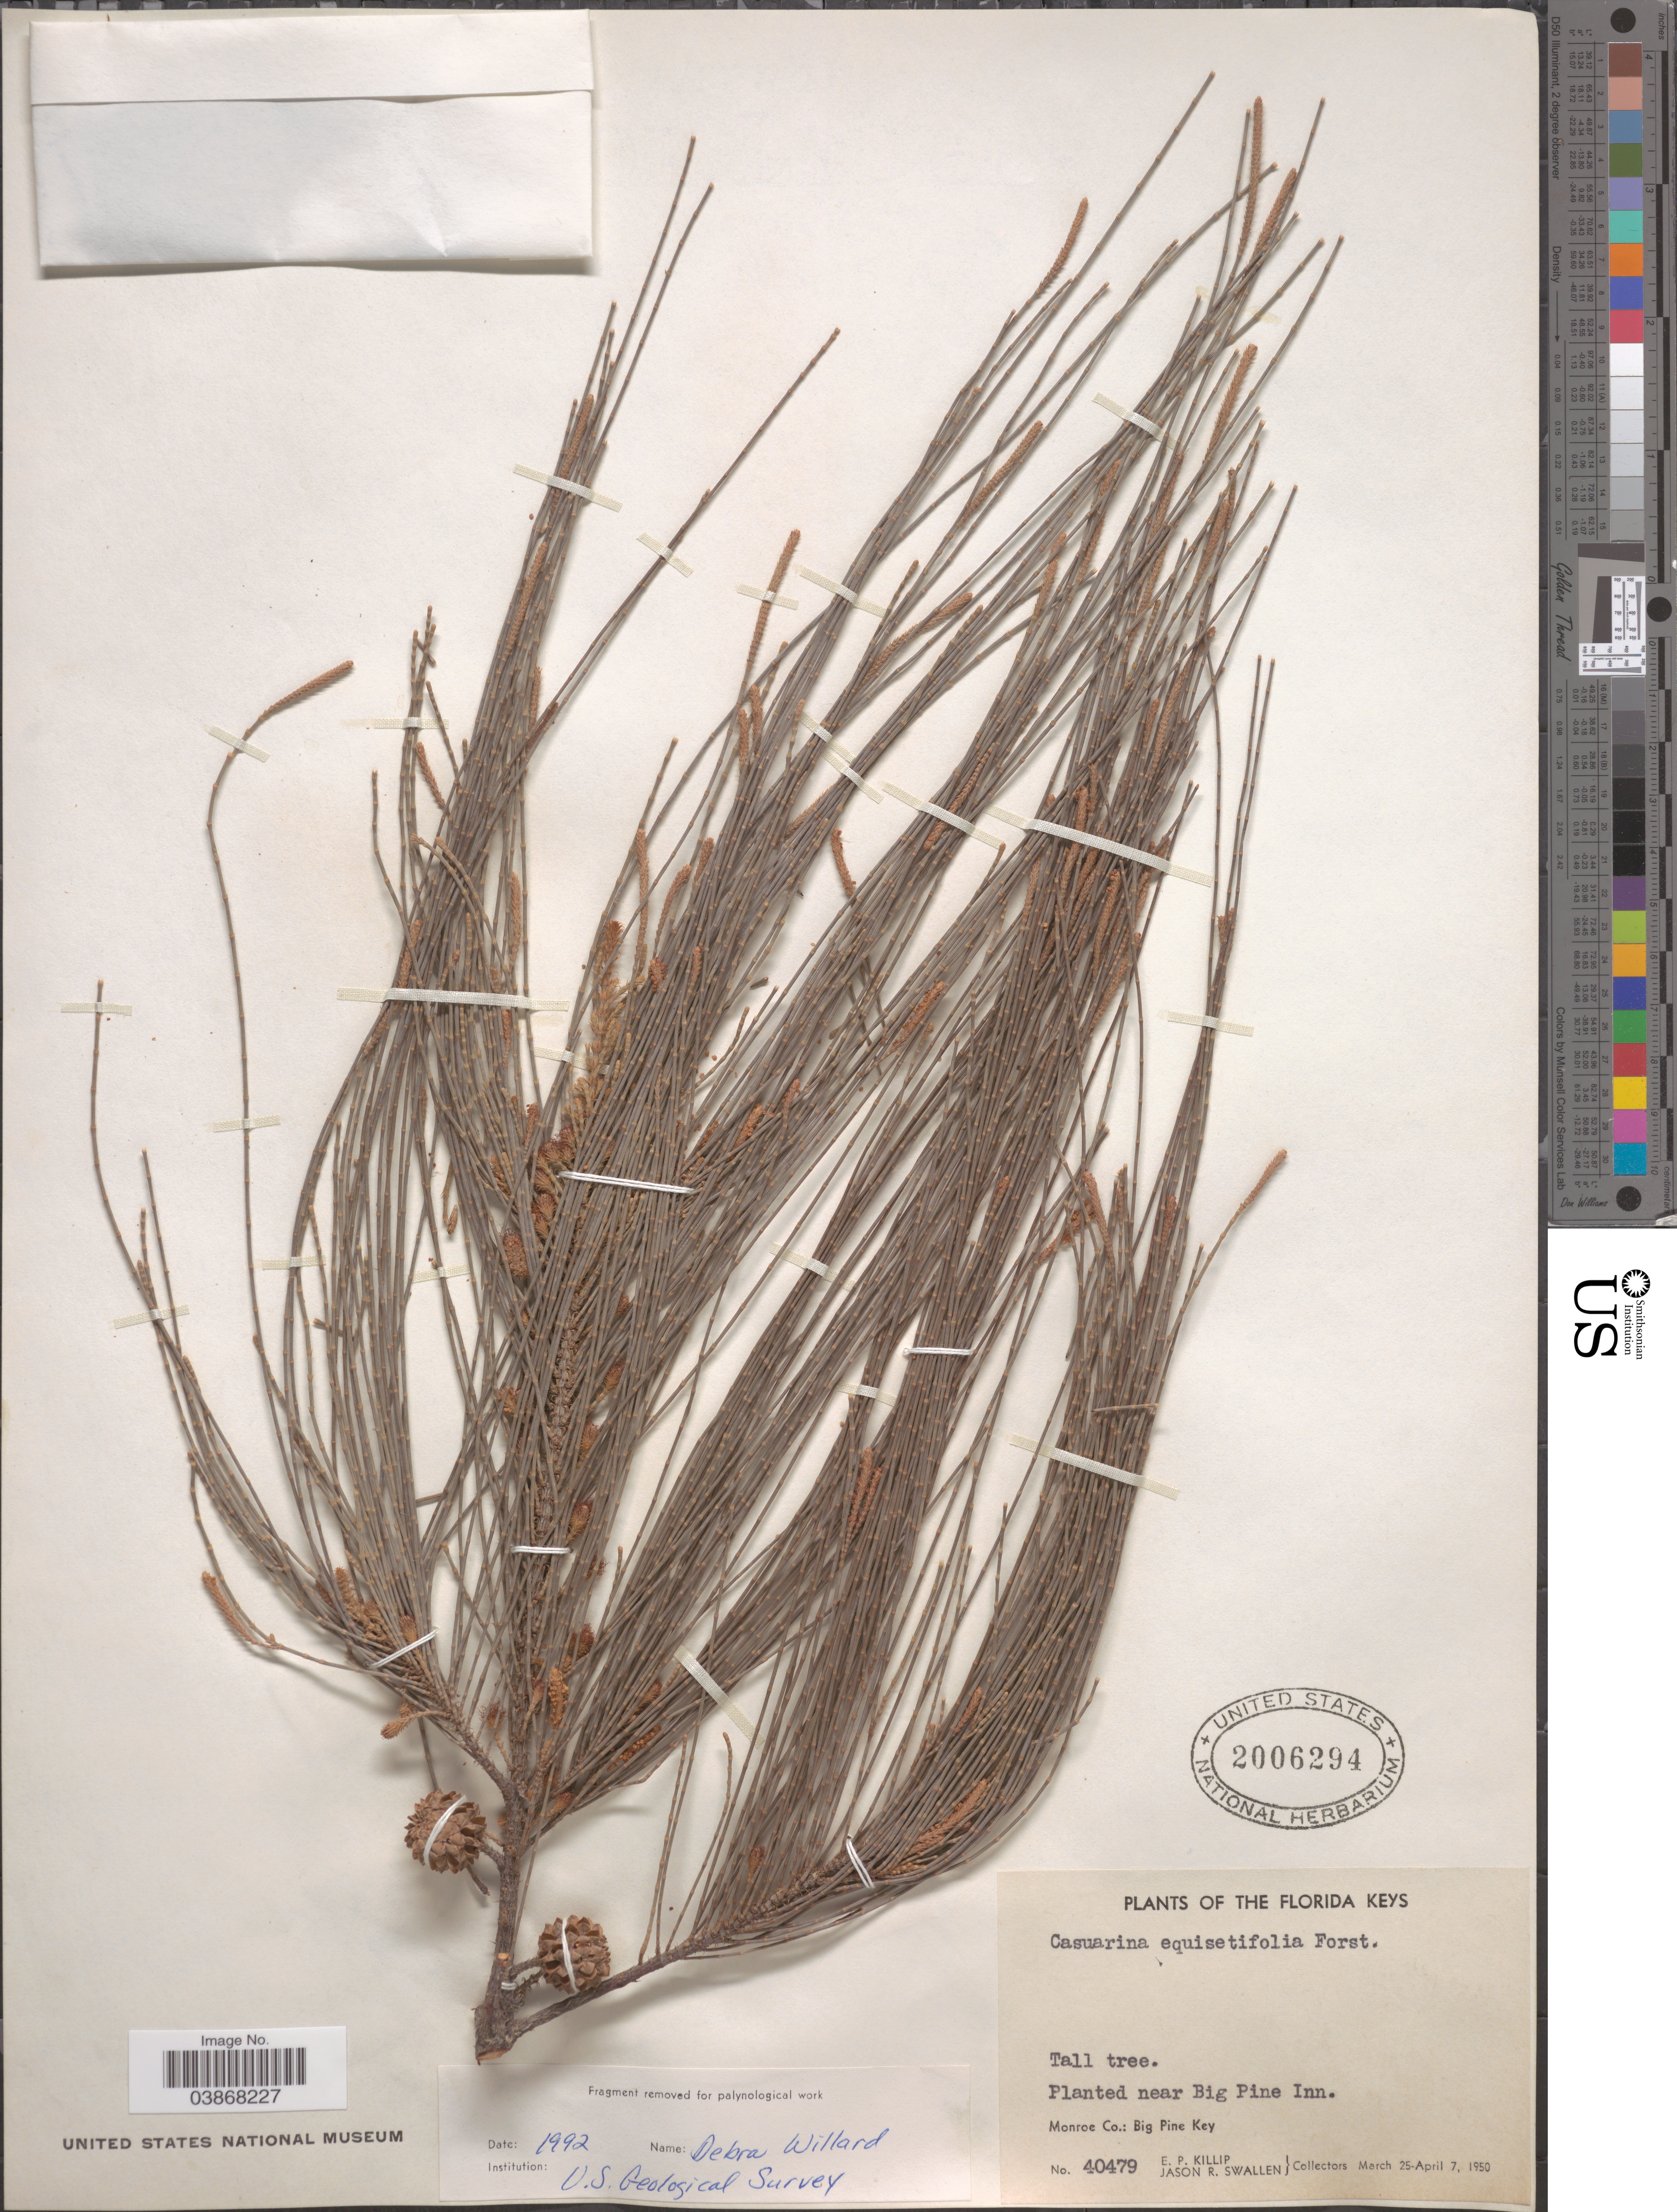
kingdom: Plantae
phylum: Tracheophyta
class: Magnoliopsida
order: Fagales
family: Casuarinaceae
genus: Casuarina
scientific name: Casuarina equisetifolia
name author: L.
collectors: E. P. Killip & J. R. Swallen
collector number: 40479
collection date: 1950-03-25/1950-04-07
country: United States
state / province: Florida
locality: The Florida Keys. Near Big Pine Inn. Monroe Co.: Big Pine Key.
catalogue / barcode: US 2006294